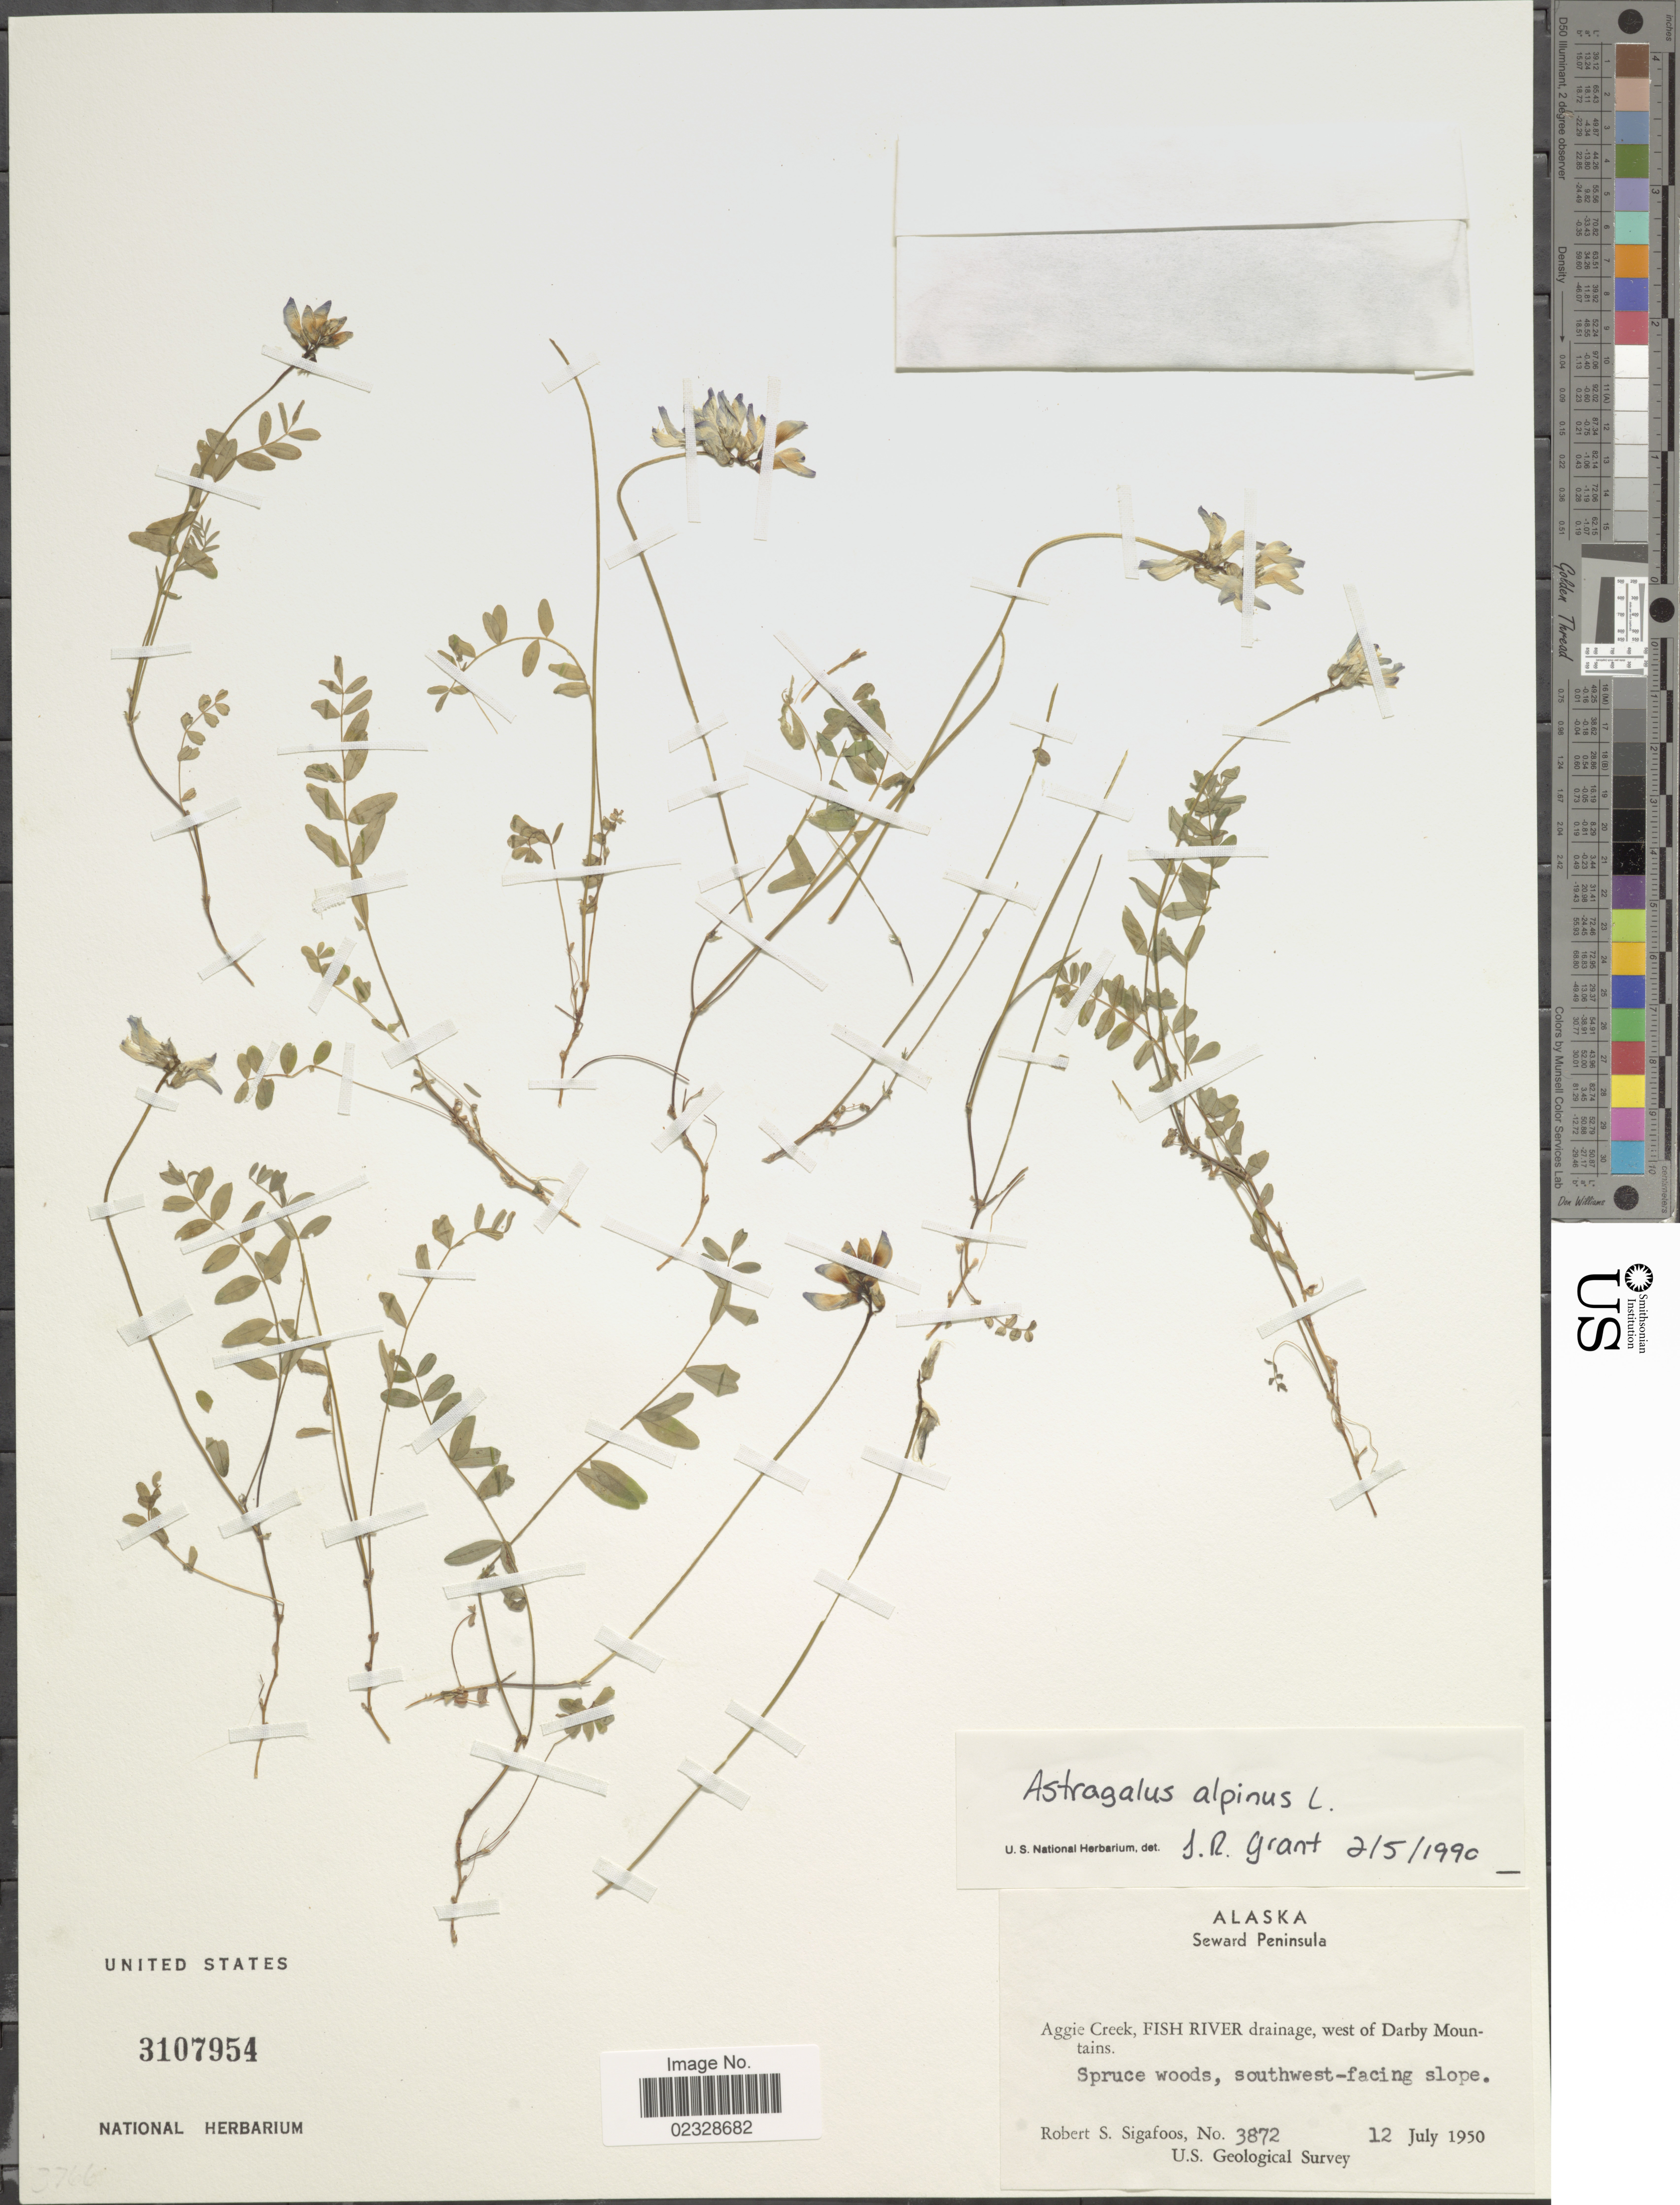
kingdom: Plantae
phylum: Tracheophyta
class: Magnoliopsida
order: Fabales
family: Fabaceae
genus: Astragalus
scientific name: Astragalus alpinus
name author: L.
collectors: R. Sigafoos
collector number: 3872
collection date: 1950-07-12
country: United States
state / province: Alaska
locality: Seward Peninsula, Aggie Creek, Fish River drainage, west of Darby Mountains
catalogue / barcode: US 3107954